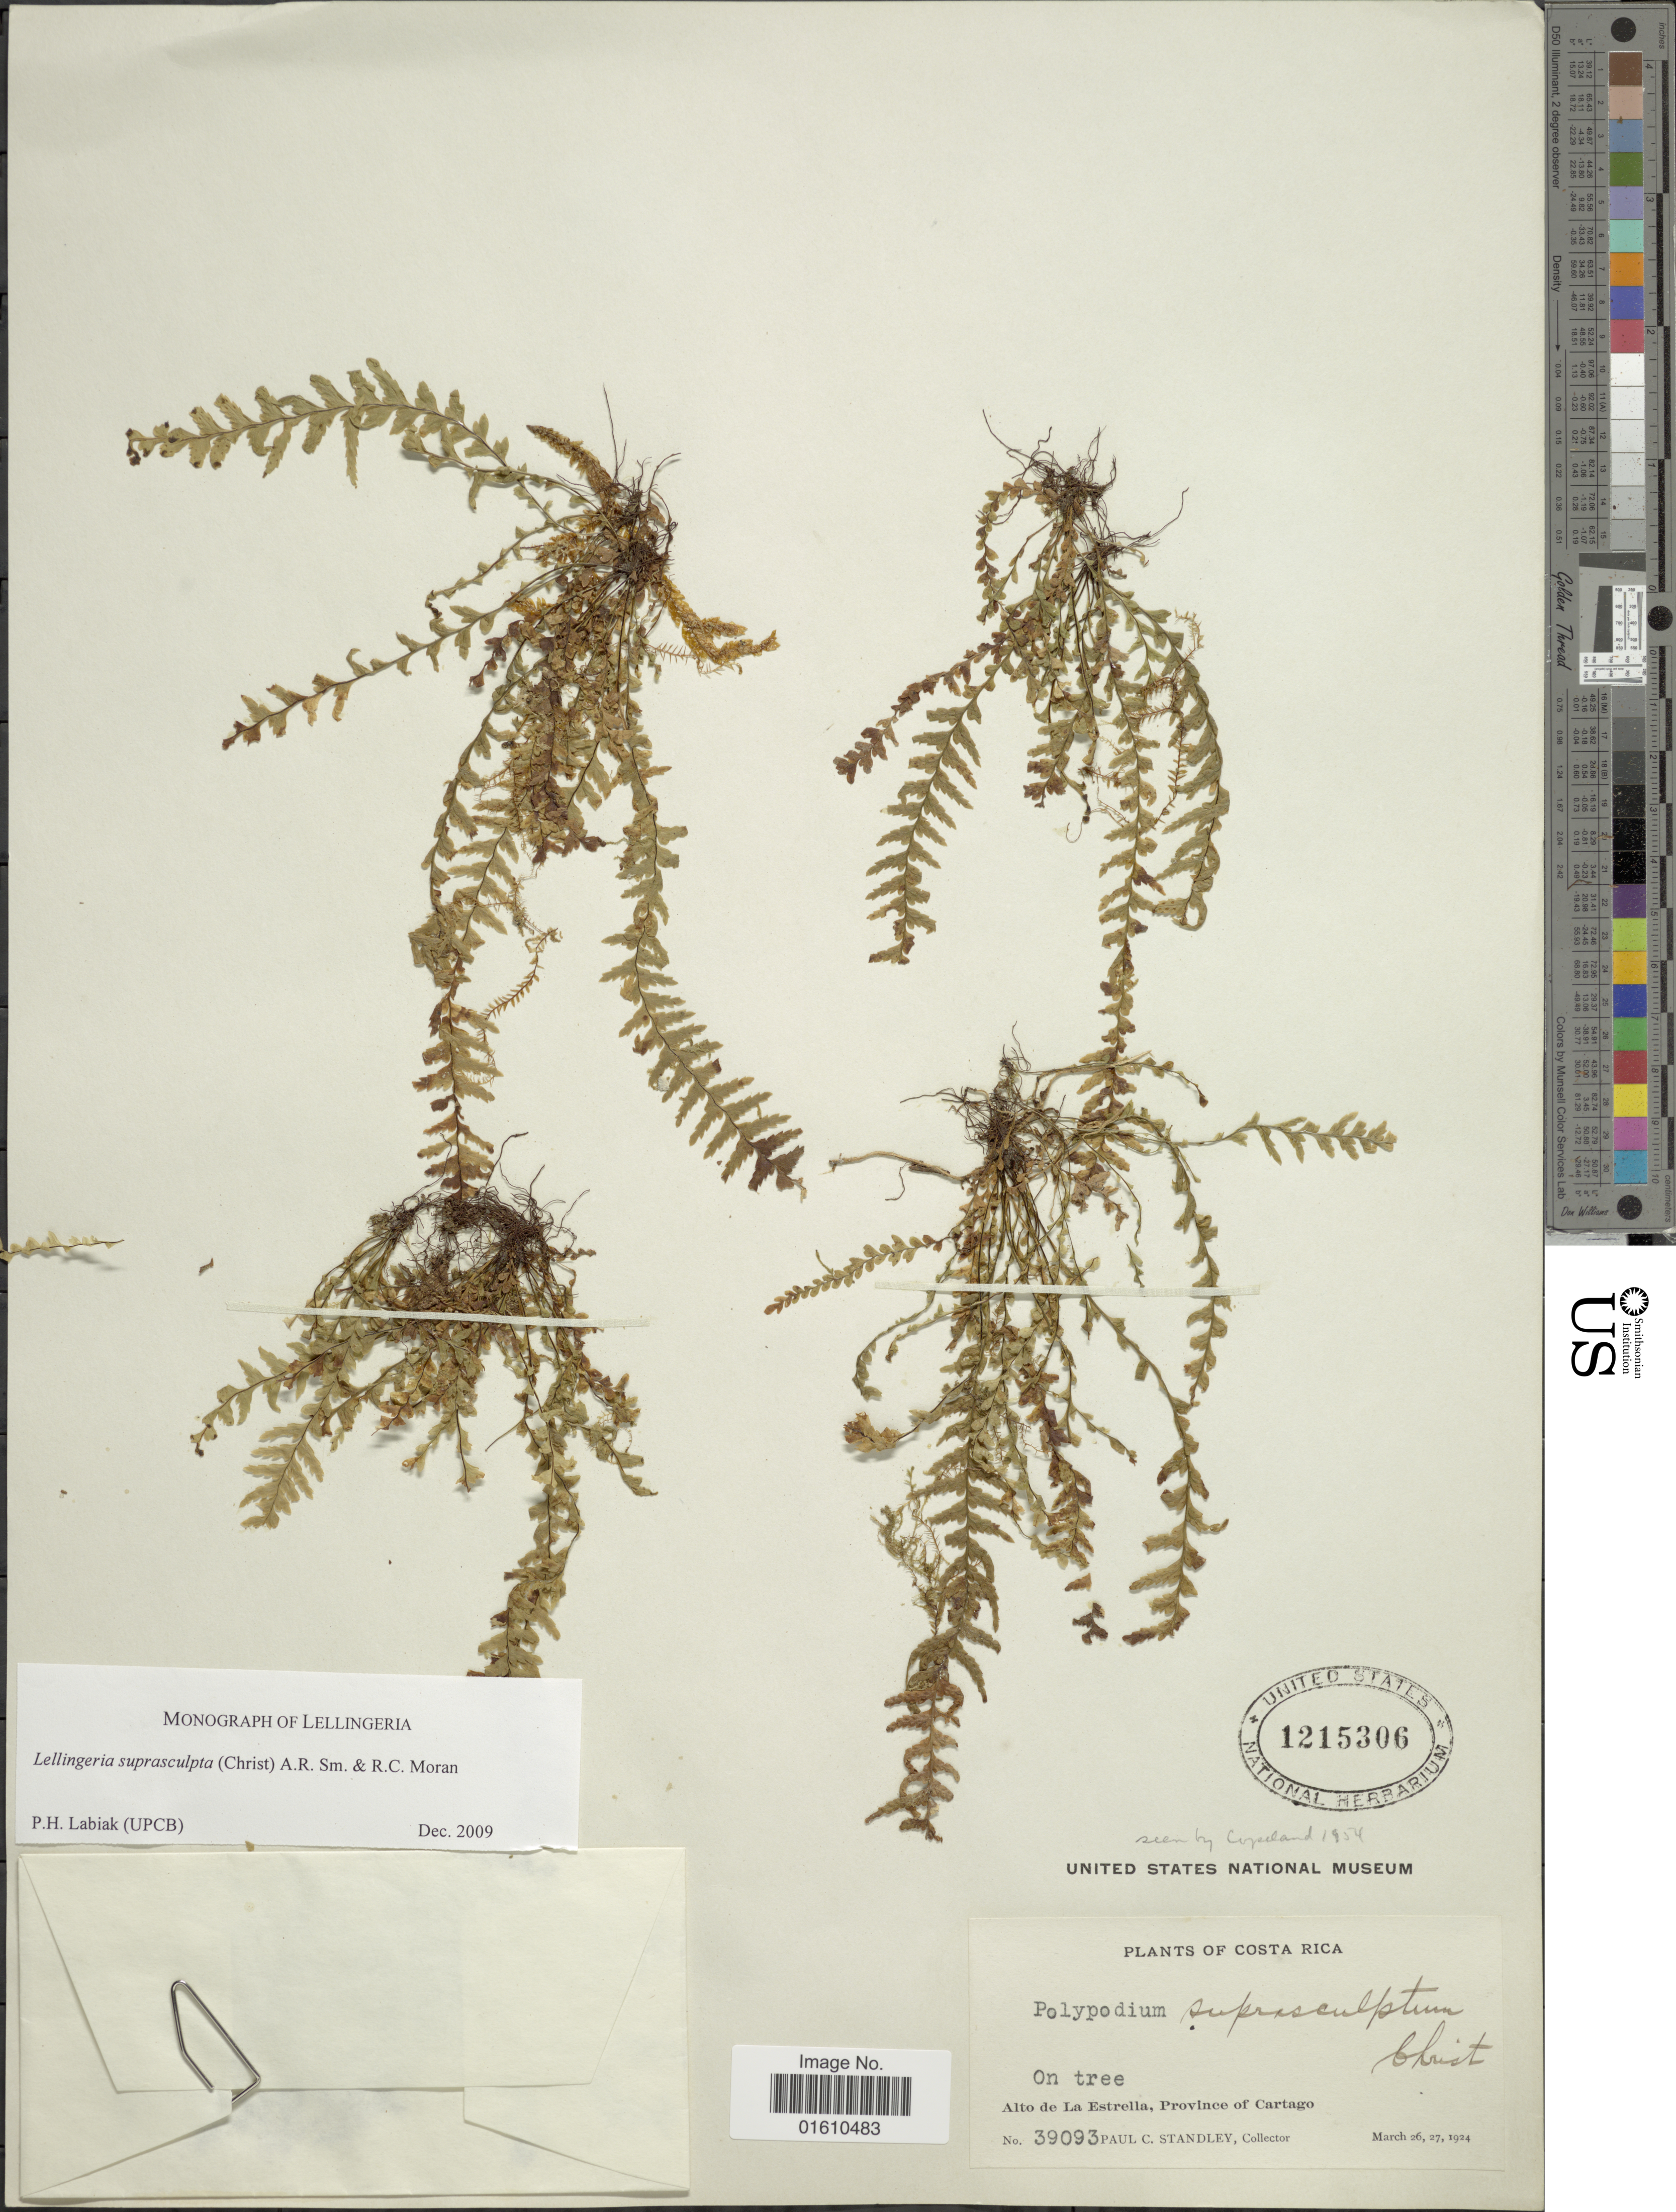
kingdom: Plantae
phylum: Tracheophyta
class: Polypodiopsida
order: Polypodiales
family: Polypodiaceae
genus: Lellingeria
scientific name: Lellingeria suprasculpta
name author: (Christ) A.R. Sm. & R.C. Moran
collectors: P. C. Standley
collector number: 39093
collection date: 1924-03-26/1924-03-27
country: Costa Rica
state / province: Cartago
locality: Alto de La Estrella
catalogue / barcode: US 1215306